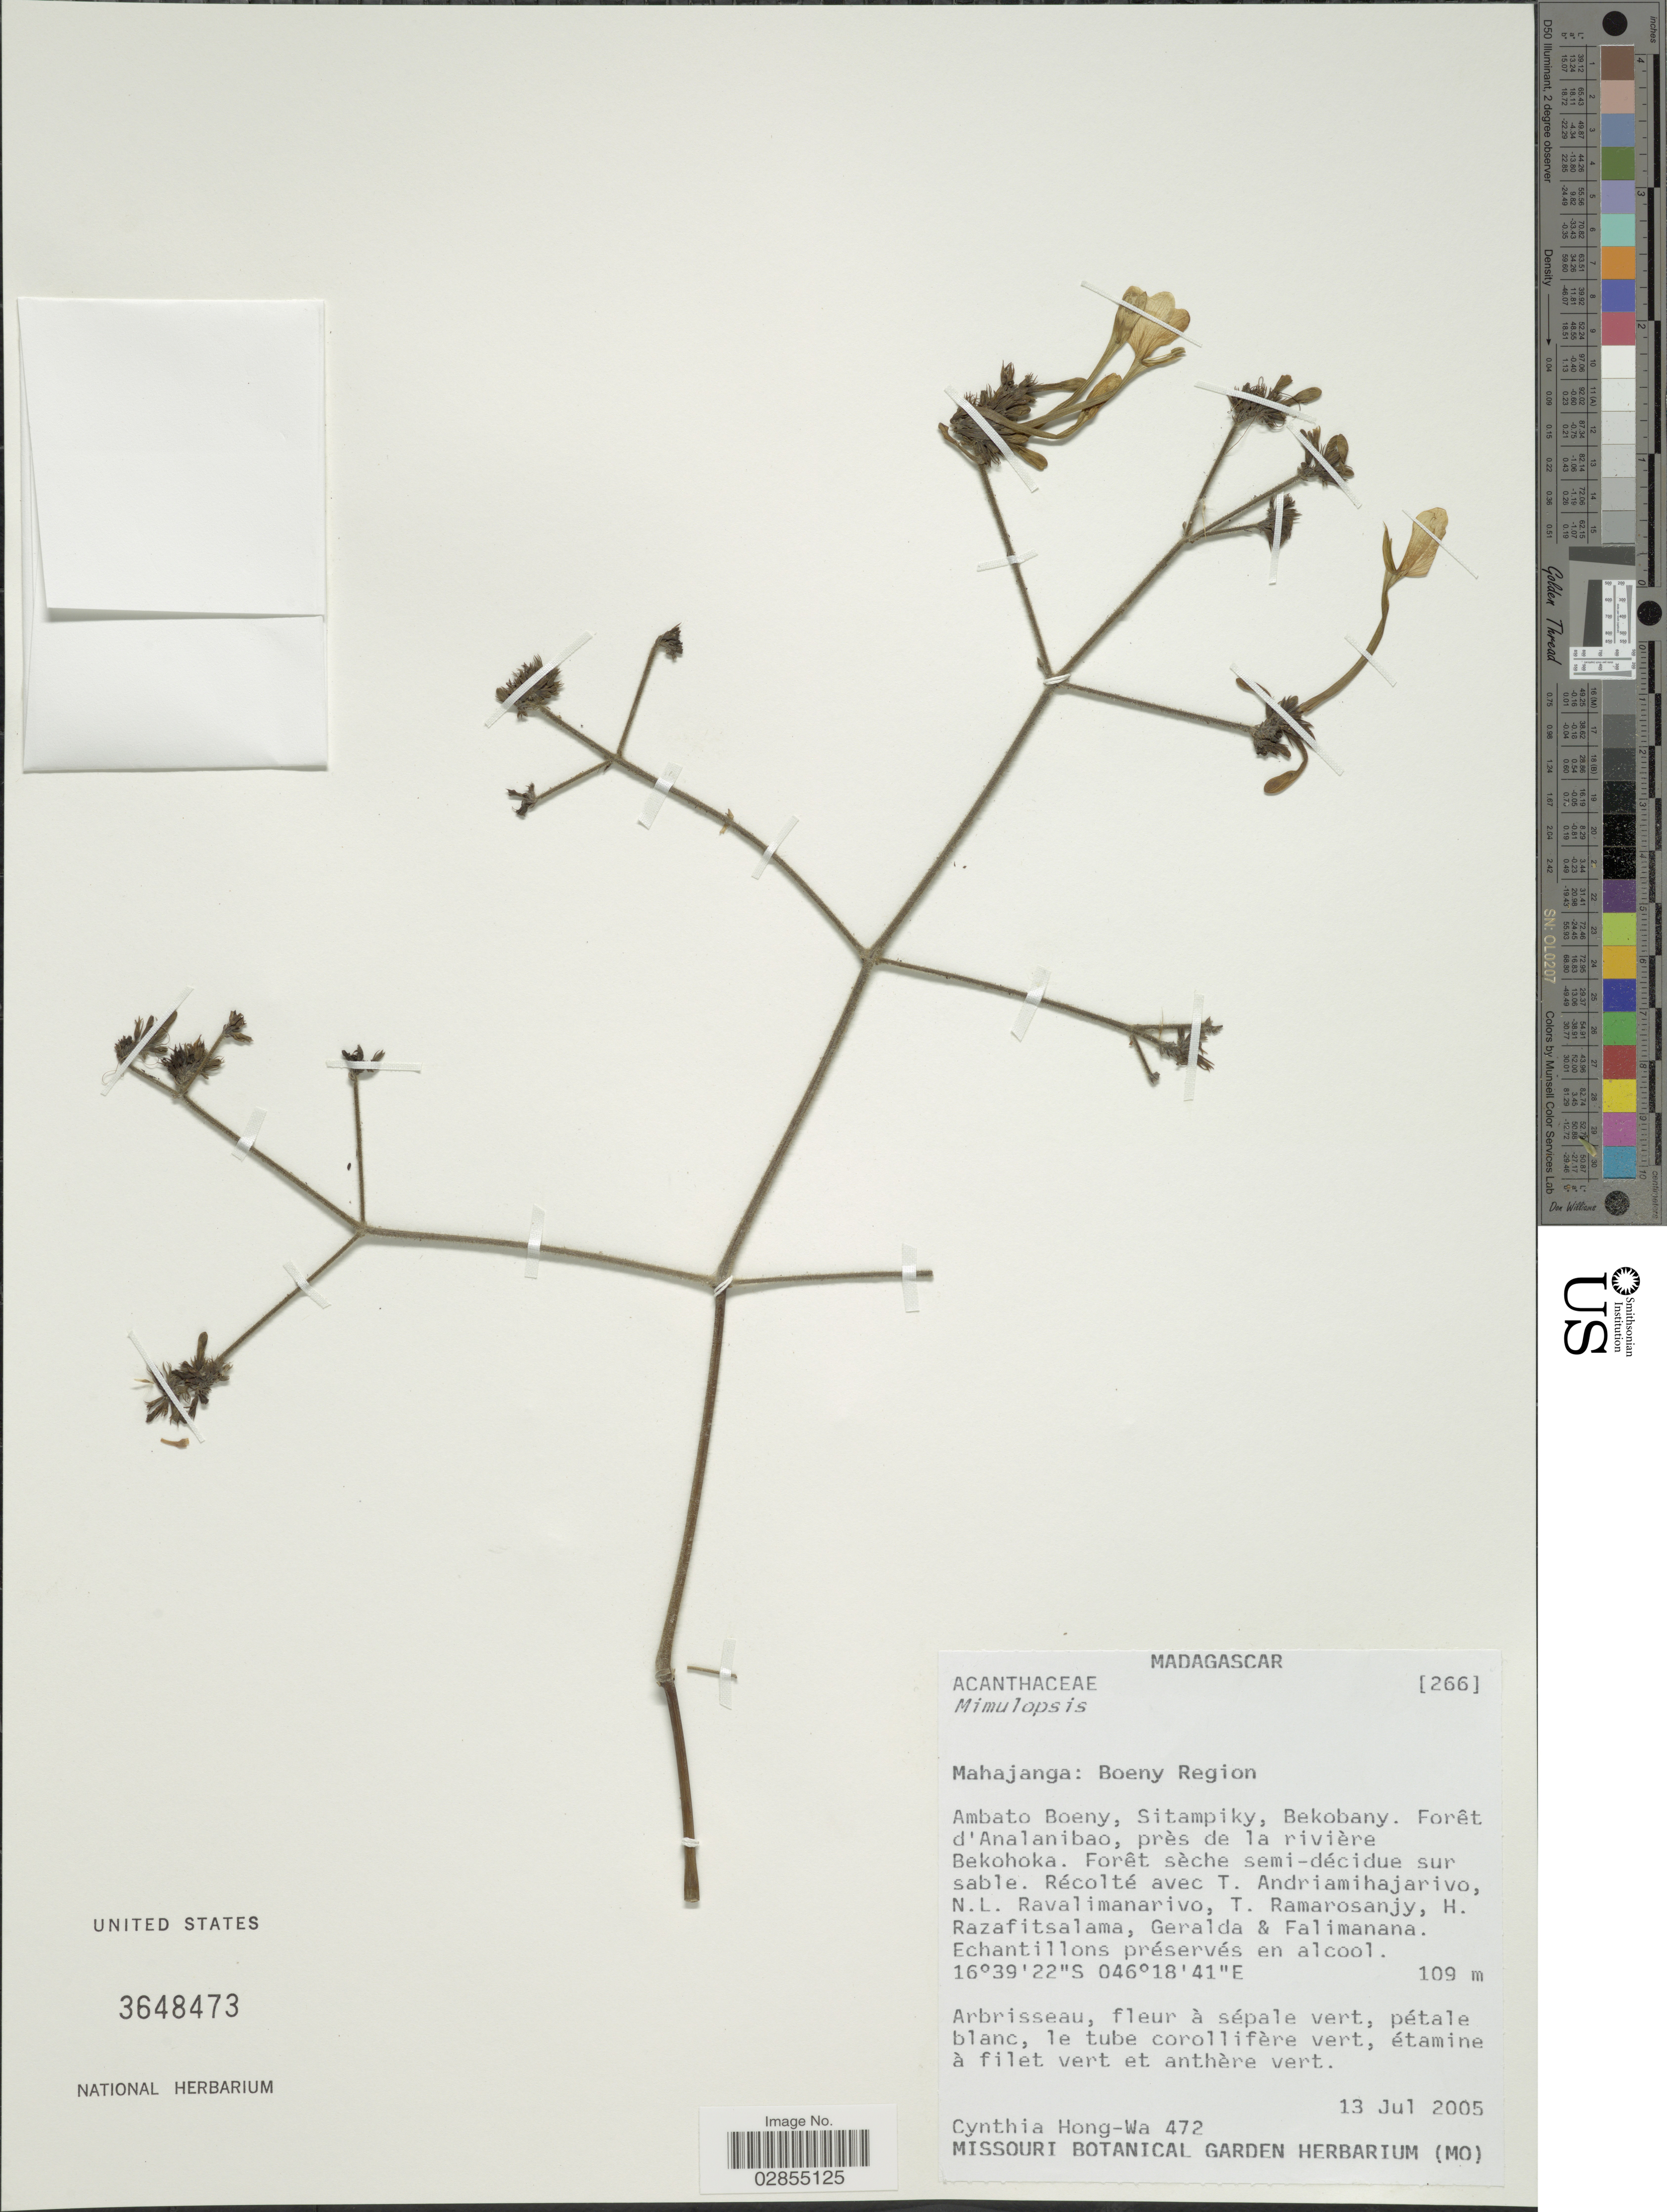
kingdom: Plantae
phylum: Tracheophyta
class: Magnoliopsida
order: Lamiales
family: Acanthaceae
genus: Mimulopsis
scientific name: Mimulopsis sp.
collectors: C. Hong-Wa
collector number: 472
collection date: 2005-07-13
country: Madagascar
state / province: Boeny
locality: Boeny Region, Ambato Boeny, Sitampiky, Bekobany, Forêt d'Analanibao, près de la rivière Bekohoka.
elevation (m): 109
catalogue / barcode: US 3648473